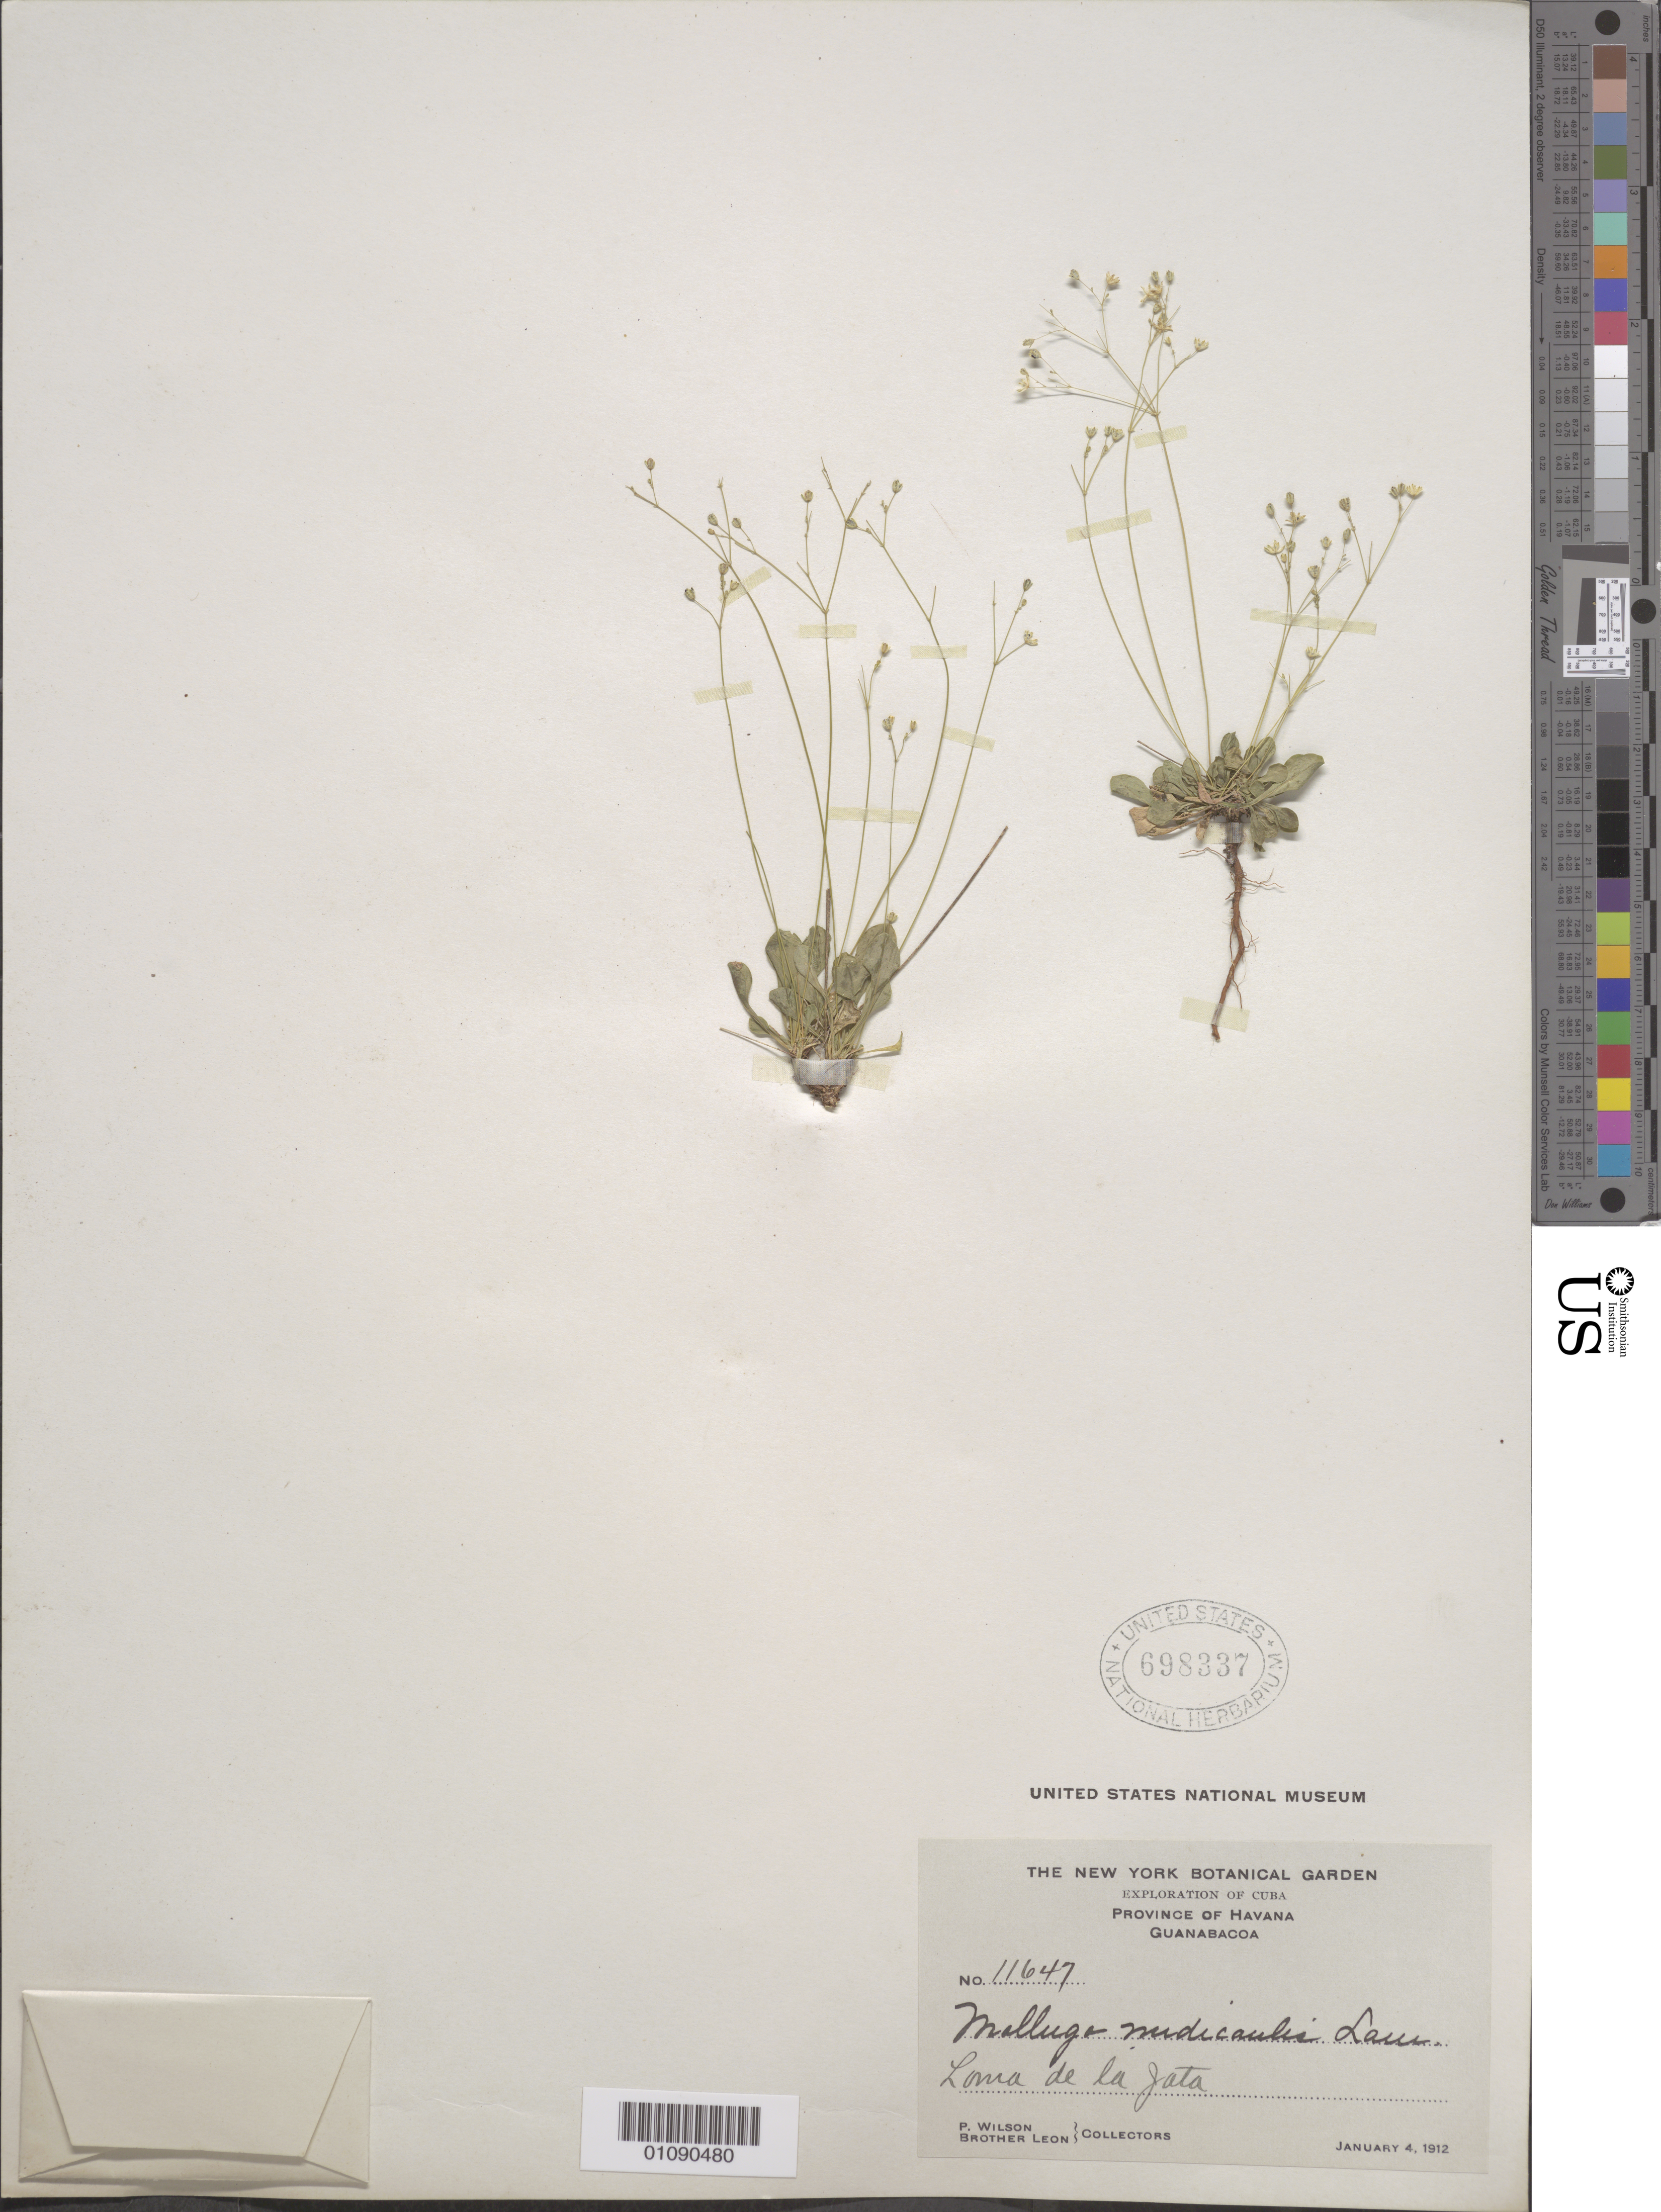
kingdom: Plantae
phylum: Tracheophyta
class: Magnoliopsida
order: Caryophyllales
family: Molluginaceae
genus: Paramollugo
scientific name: Paramollugo spathulata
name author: (Sw.) Sukhor.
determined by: Strong, Mark T., (BOT), Smithsonian Institution - National Museum of Natural History (UNITED STATES)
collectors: P. Wilson & Bro. León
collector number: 11647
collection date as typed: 04 Jan 1912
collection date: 1912-01-04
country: Cuba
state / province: La Habana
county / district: Municipio Guanabacoa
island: Cuba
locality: Guanabacoa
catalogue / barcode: US 698337